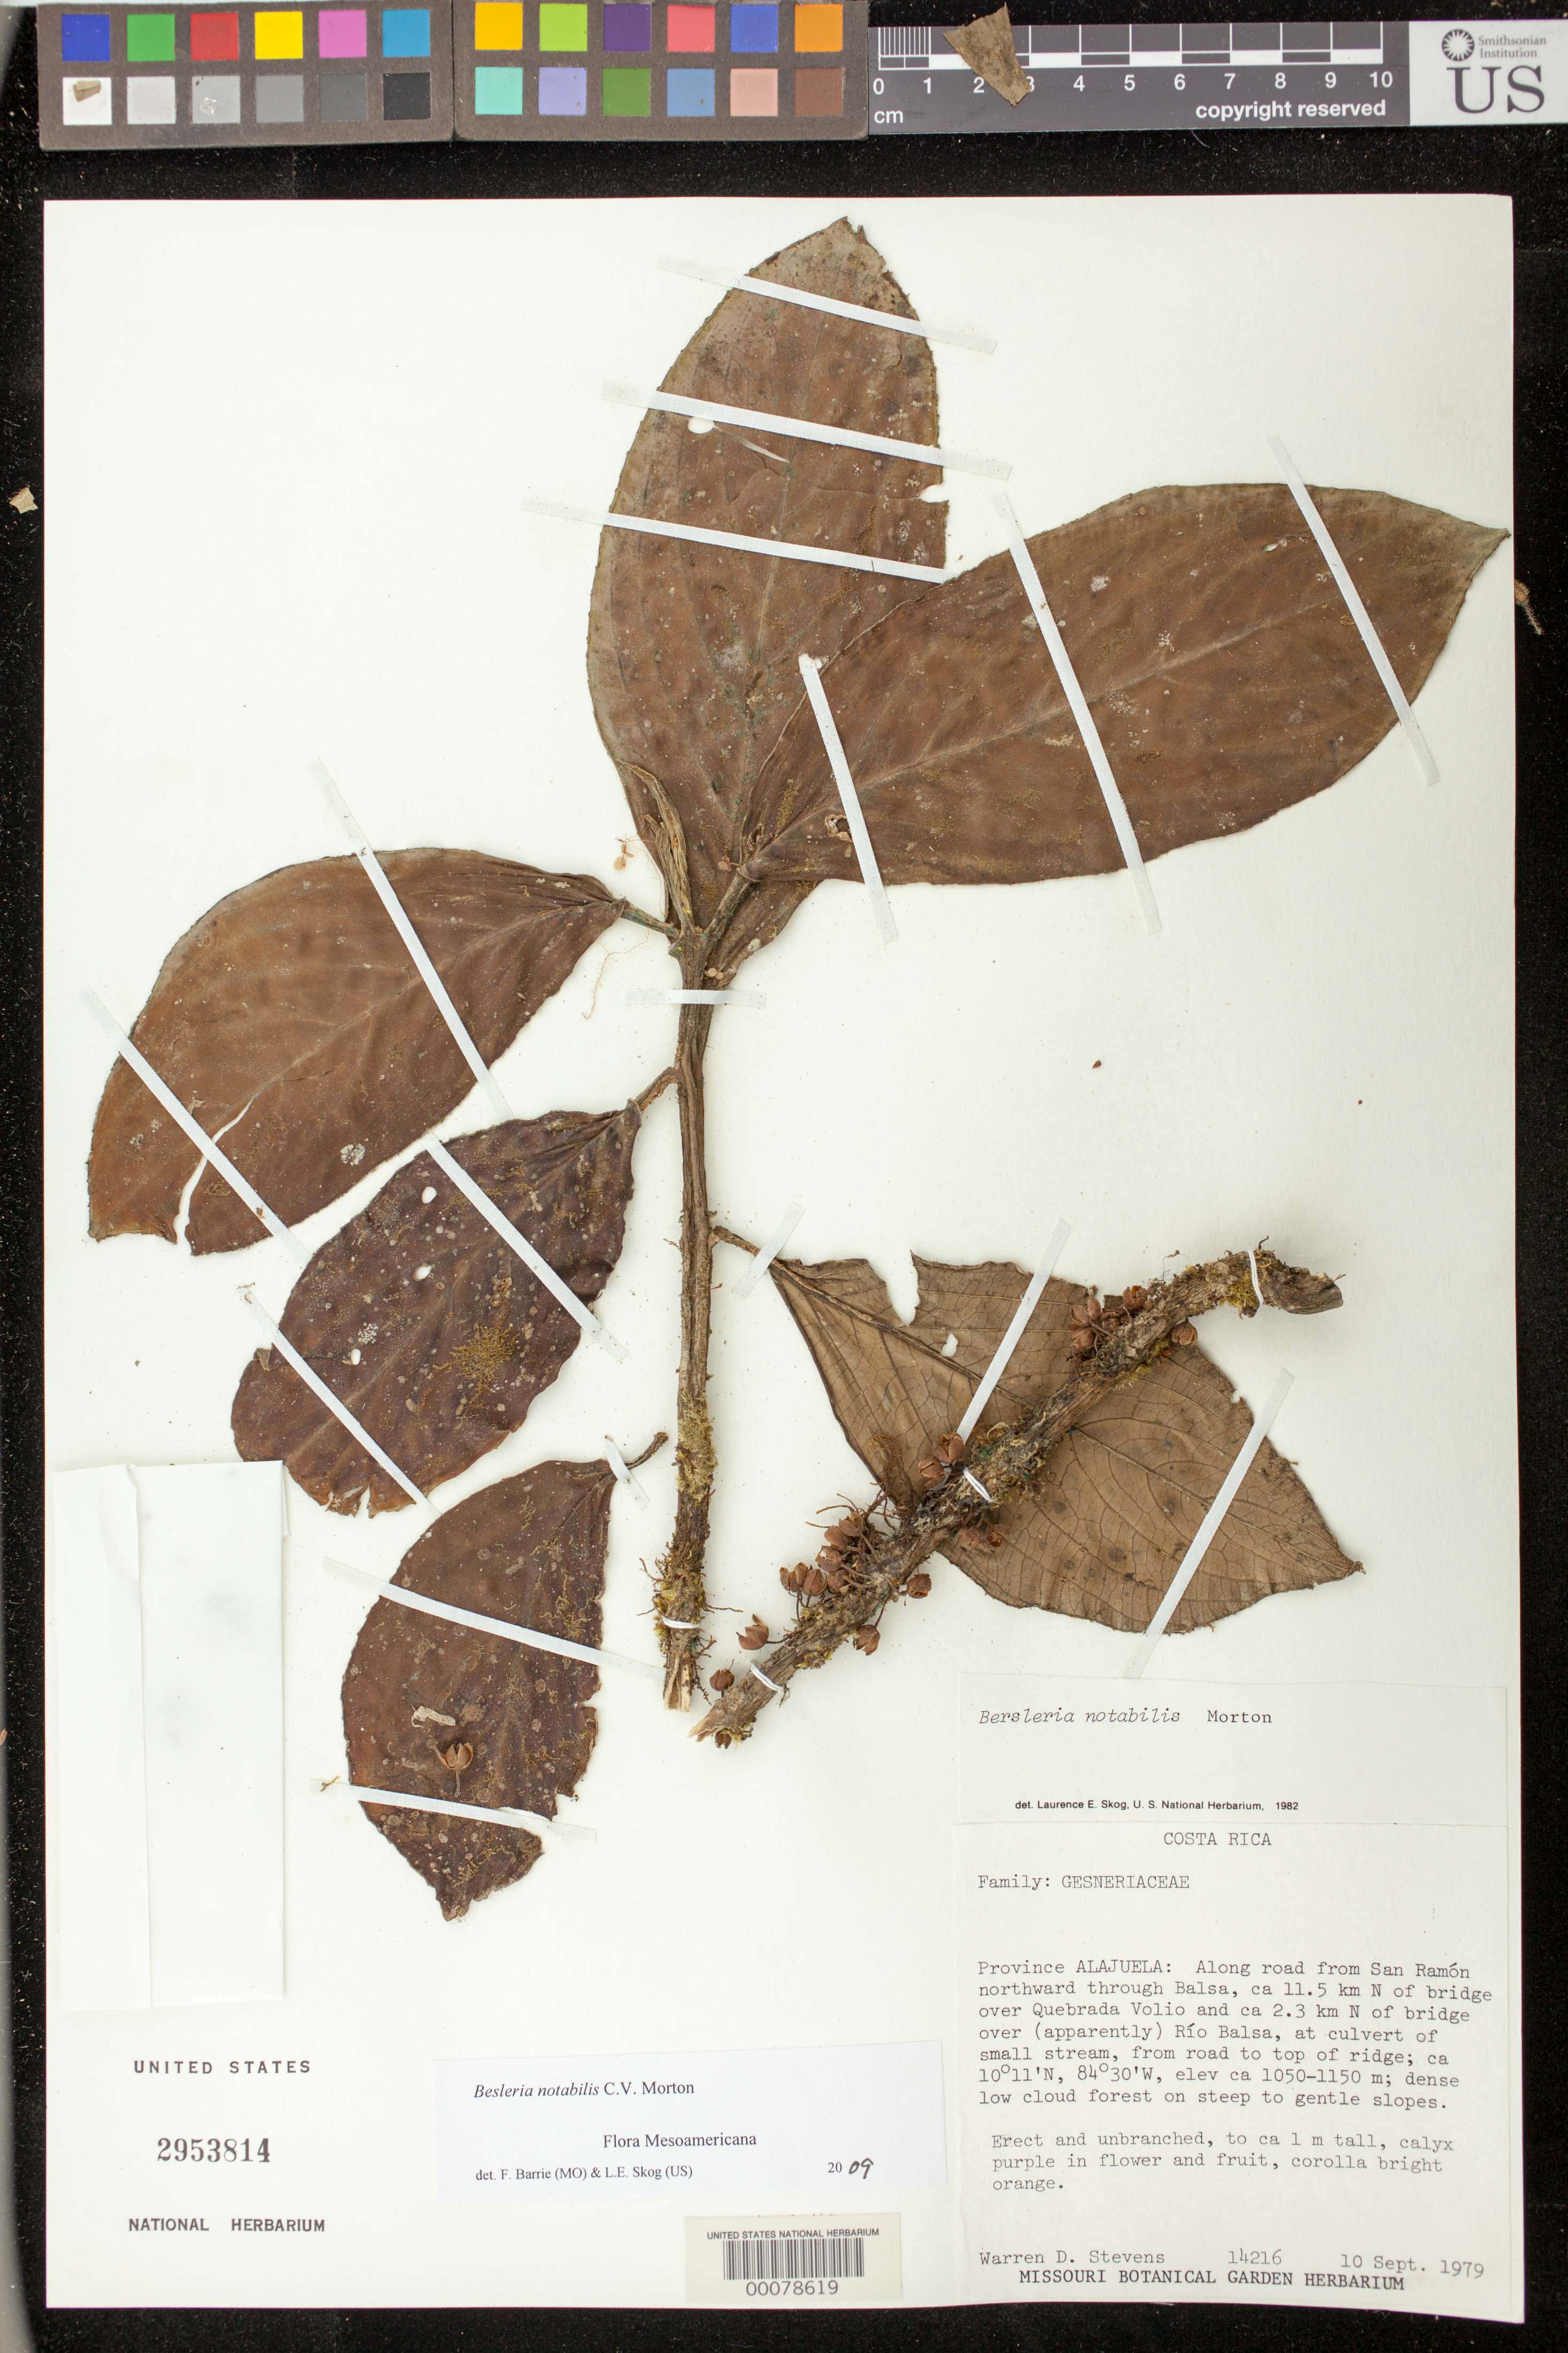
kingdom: Plantae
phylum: Tracheophyta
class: Magnoliopsida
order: Lamiales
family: Gesneriaceae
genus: Besleria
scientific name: Besleria notabilis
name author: C.V. Morton in Standl.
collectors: W. D. Stevens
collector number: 14216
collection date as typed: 10 Sep 1979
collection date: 1979-09-10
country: Costa Rica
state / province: Alajuela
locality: Along road from San Ramon northward through Balsa, about 11.5 km N of bridge over Quebrada Volio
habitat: Dense low cloud foreston steep to gentle slopes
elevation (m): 1050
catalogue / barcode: US 2953814